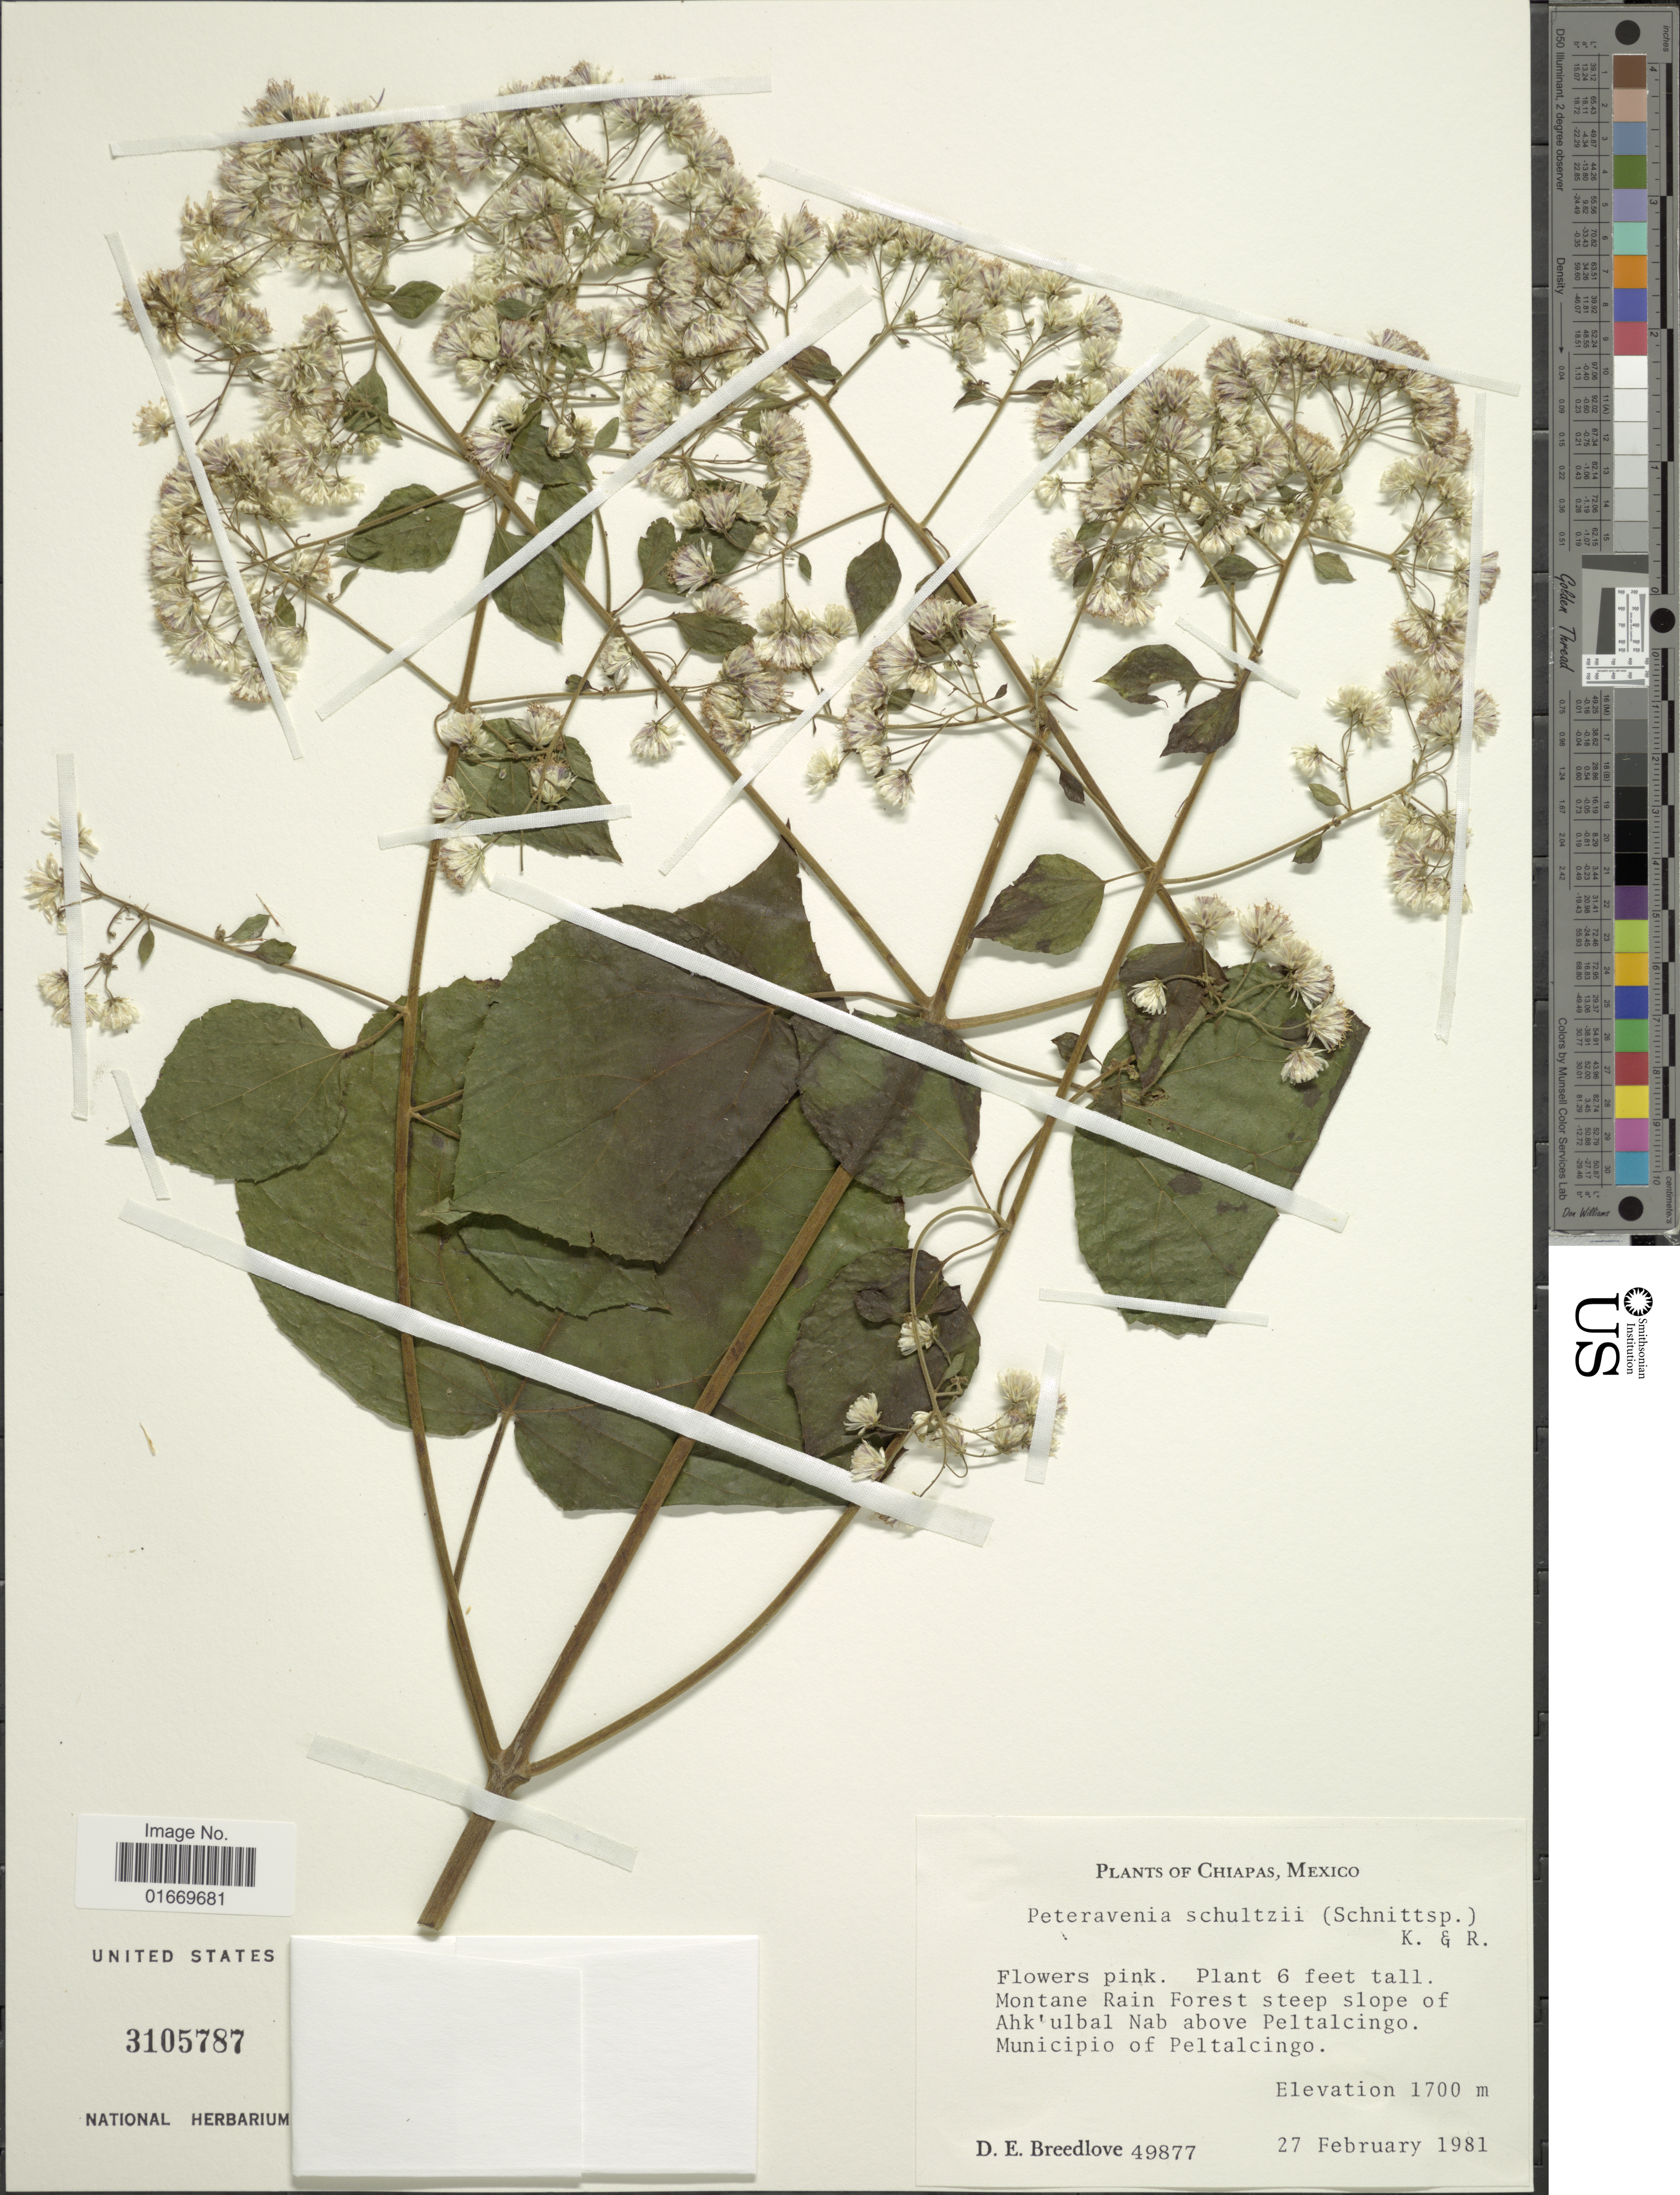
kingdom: Plantae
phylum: Tracheophyta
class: Magnoliopsida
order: Asterales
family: Asteraceae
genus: Peteravenia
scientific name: Peteravenia schultzii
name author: (Schnittsp.) R.M. King & H. Rob.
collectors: D. E. Breedlove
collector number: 49877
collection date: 1981-02-27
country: Mexico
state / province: Chiapas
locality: Chiapas, Mexico. Montane Rain Forest steep slope of Ahkúlbal Nab above Peltalcingo. Municipio of Peltalcingo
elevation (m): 1700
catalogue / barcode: US 3105787